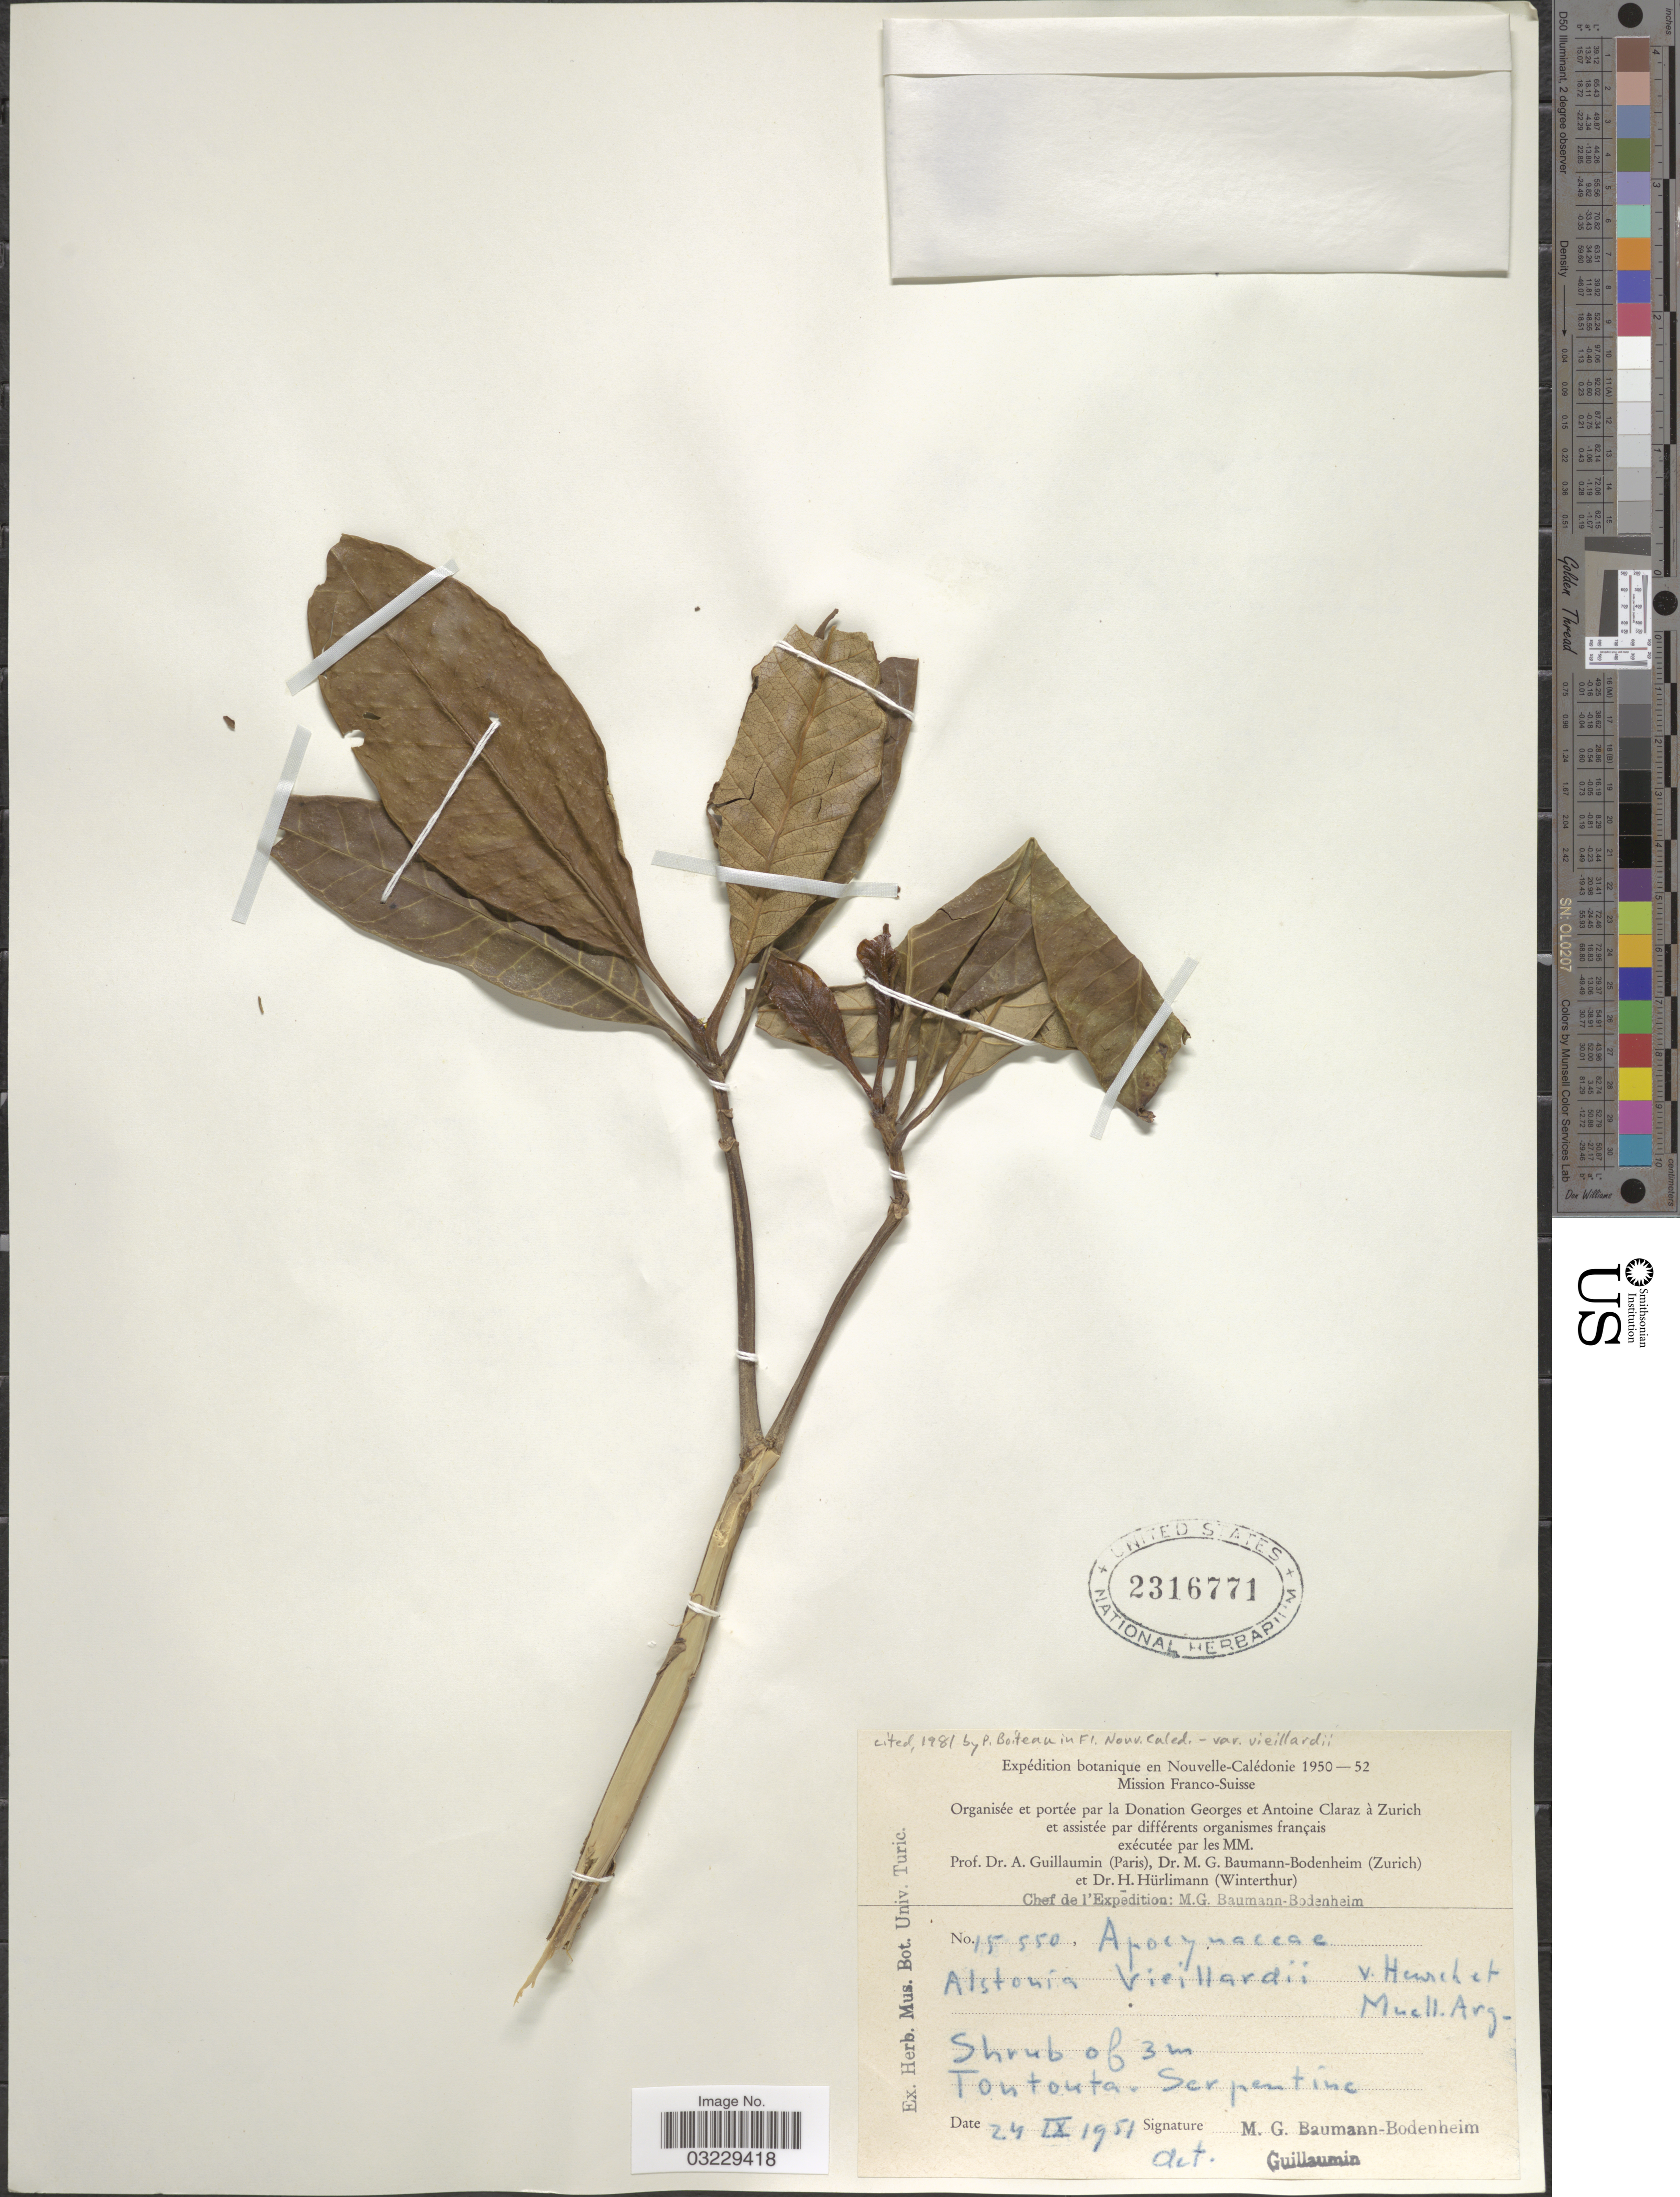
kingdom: Plantae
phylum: Tracheophyta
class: Magnoliopsida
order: Gentianales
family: Apocynaceae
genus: Alstonia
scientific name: Alstonia vieillardii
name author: Van Heurck & Müll. Arg.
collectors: M. G. Baumann-Bodenheim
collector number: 15550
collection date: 1951-09-24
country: New Caledonia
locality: Tontoua.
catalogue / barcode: US 2316771